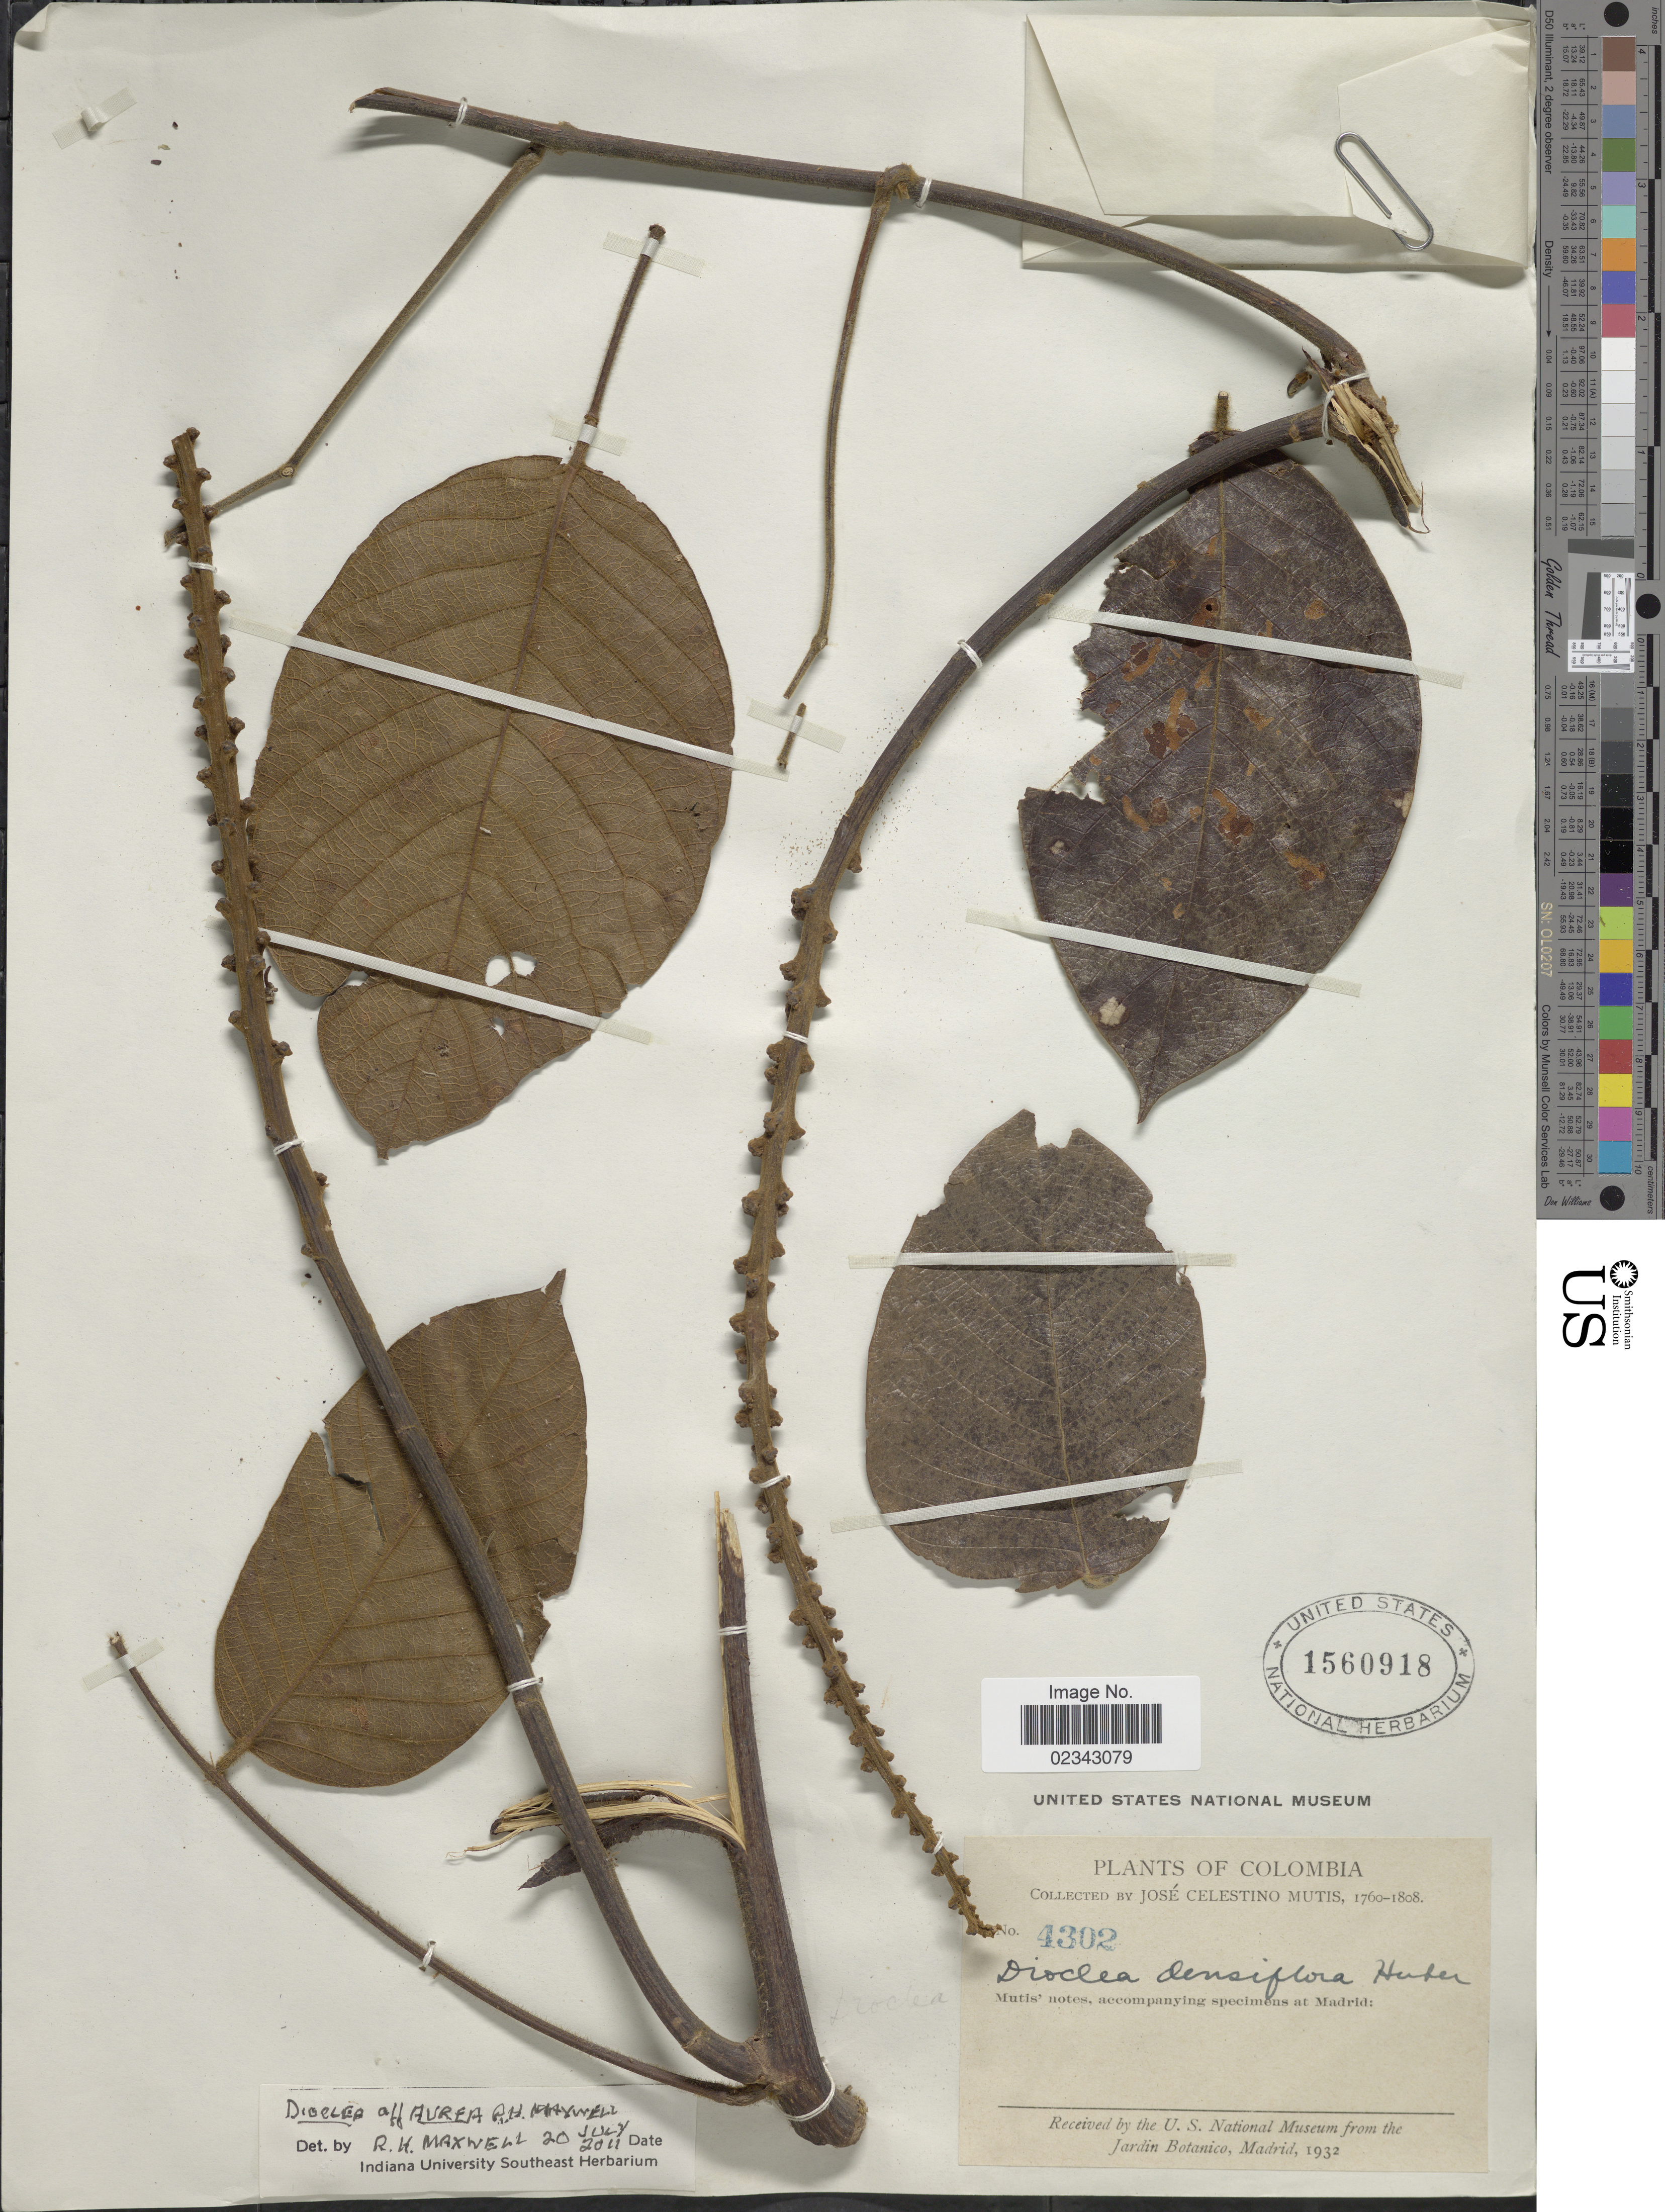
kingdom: Plantae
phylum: Tracheophyta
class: Magnoliopsida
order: Fabales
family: Fabaceae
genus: Macropsychanthus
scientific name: Macropsychanthus aff. aureus (R.H. Maxwell) L.P. Queiroz & Snak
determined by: Strong, Mark T., (BOT), Smithsonian Institution - National Museum of Natural History (UNITED STATES)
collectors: J. C. B. Mutis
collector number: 4302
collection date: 1760/1808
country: Colombia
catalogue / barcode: US 1560918